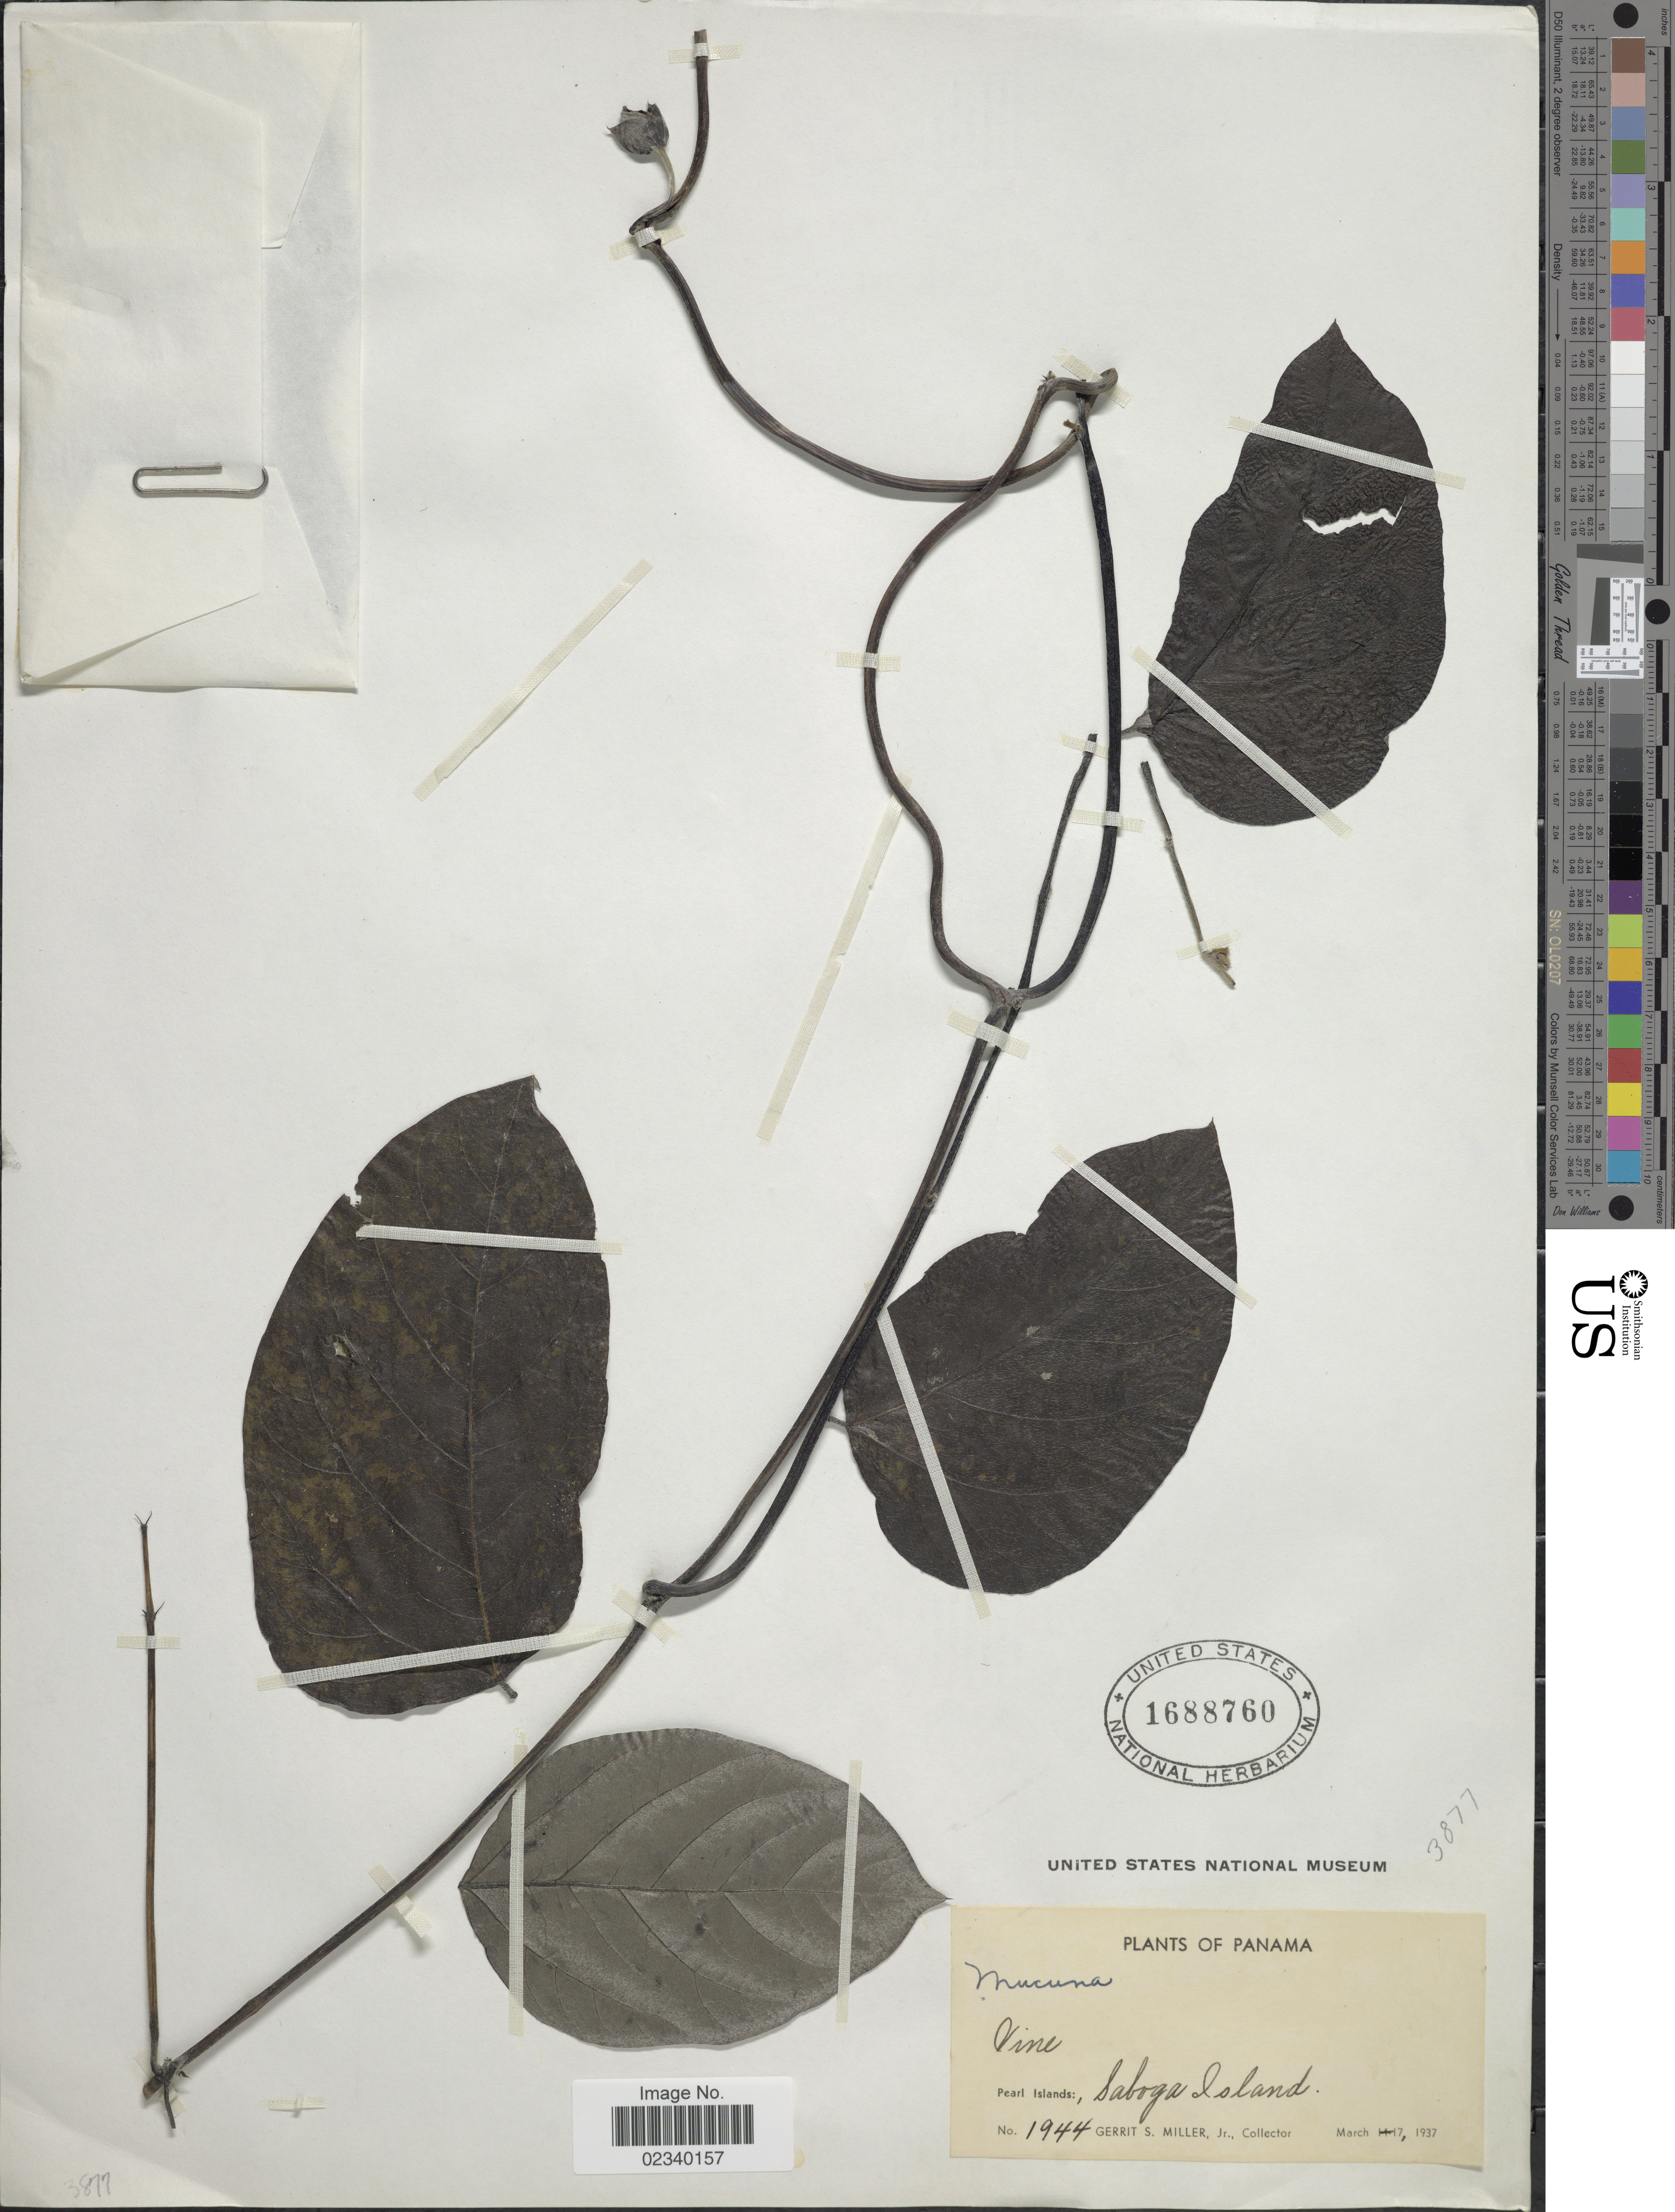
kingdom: Plantae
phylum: Tracheophyta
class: Magnoliopsida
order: Fabales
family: Fabaceae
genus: Mucuna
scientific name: Mucuna sp.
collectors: G. S. Miller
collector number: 1944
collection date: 1937-03-17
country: Panama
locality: Pearl Islands: Saboga Island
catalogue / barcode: US 1688760